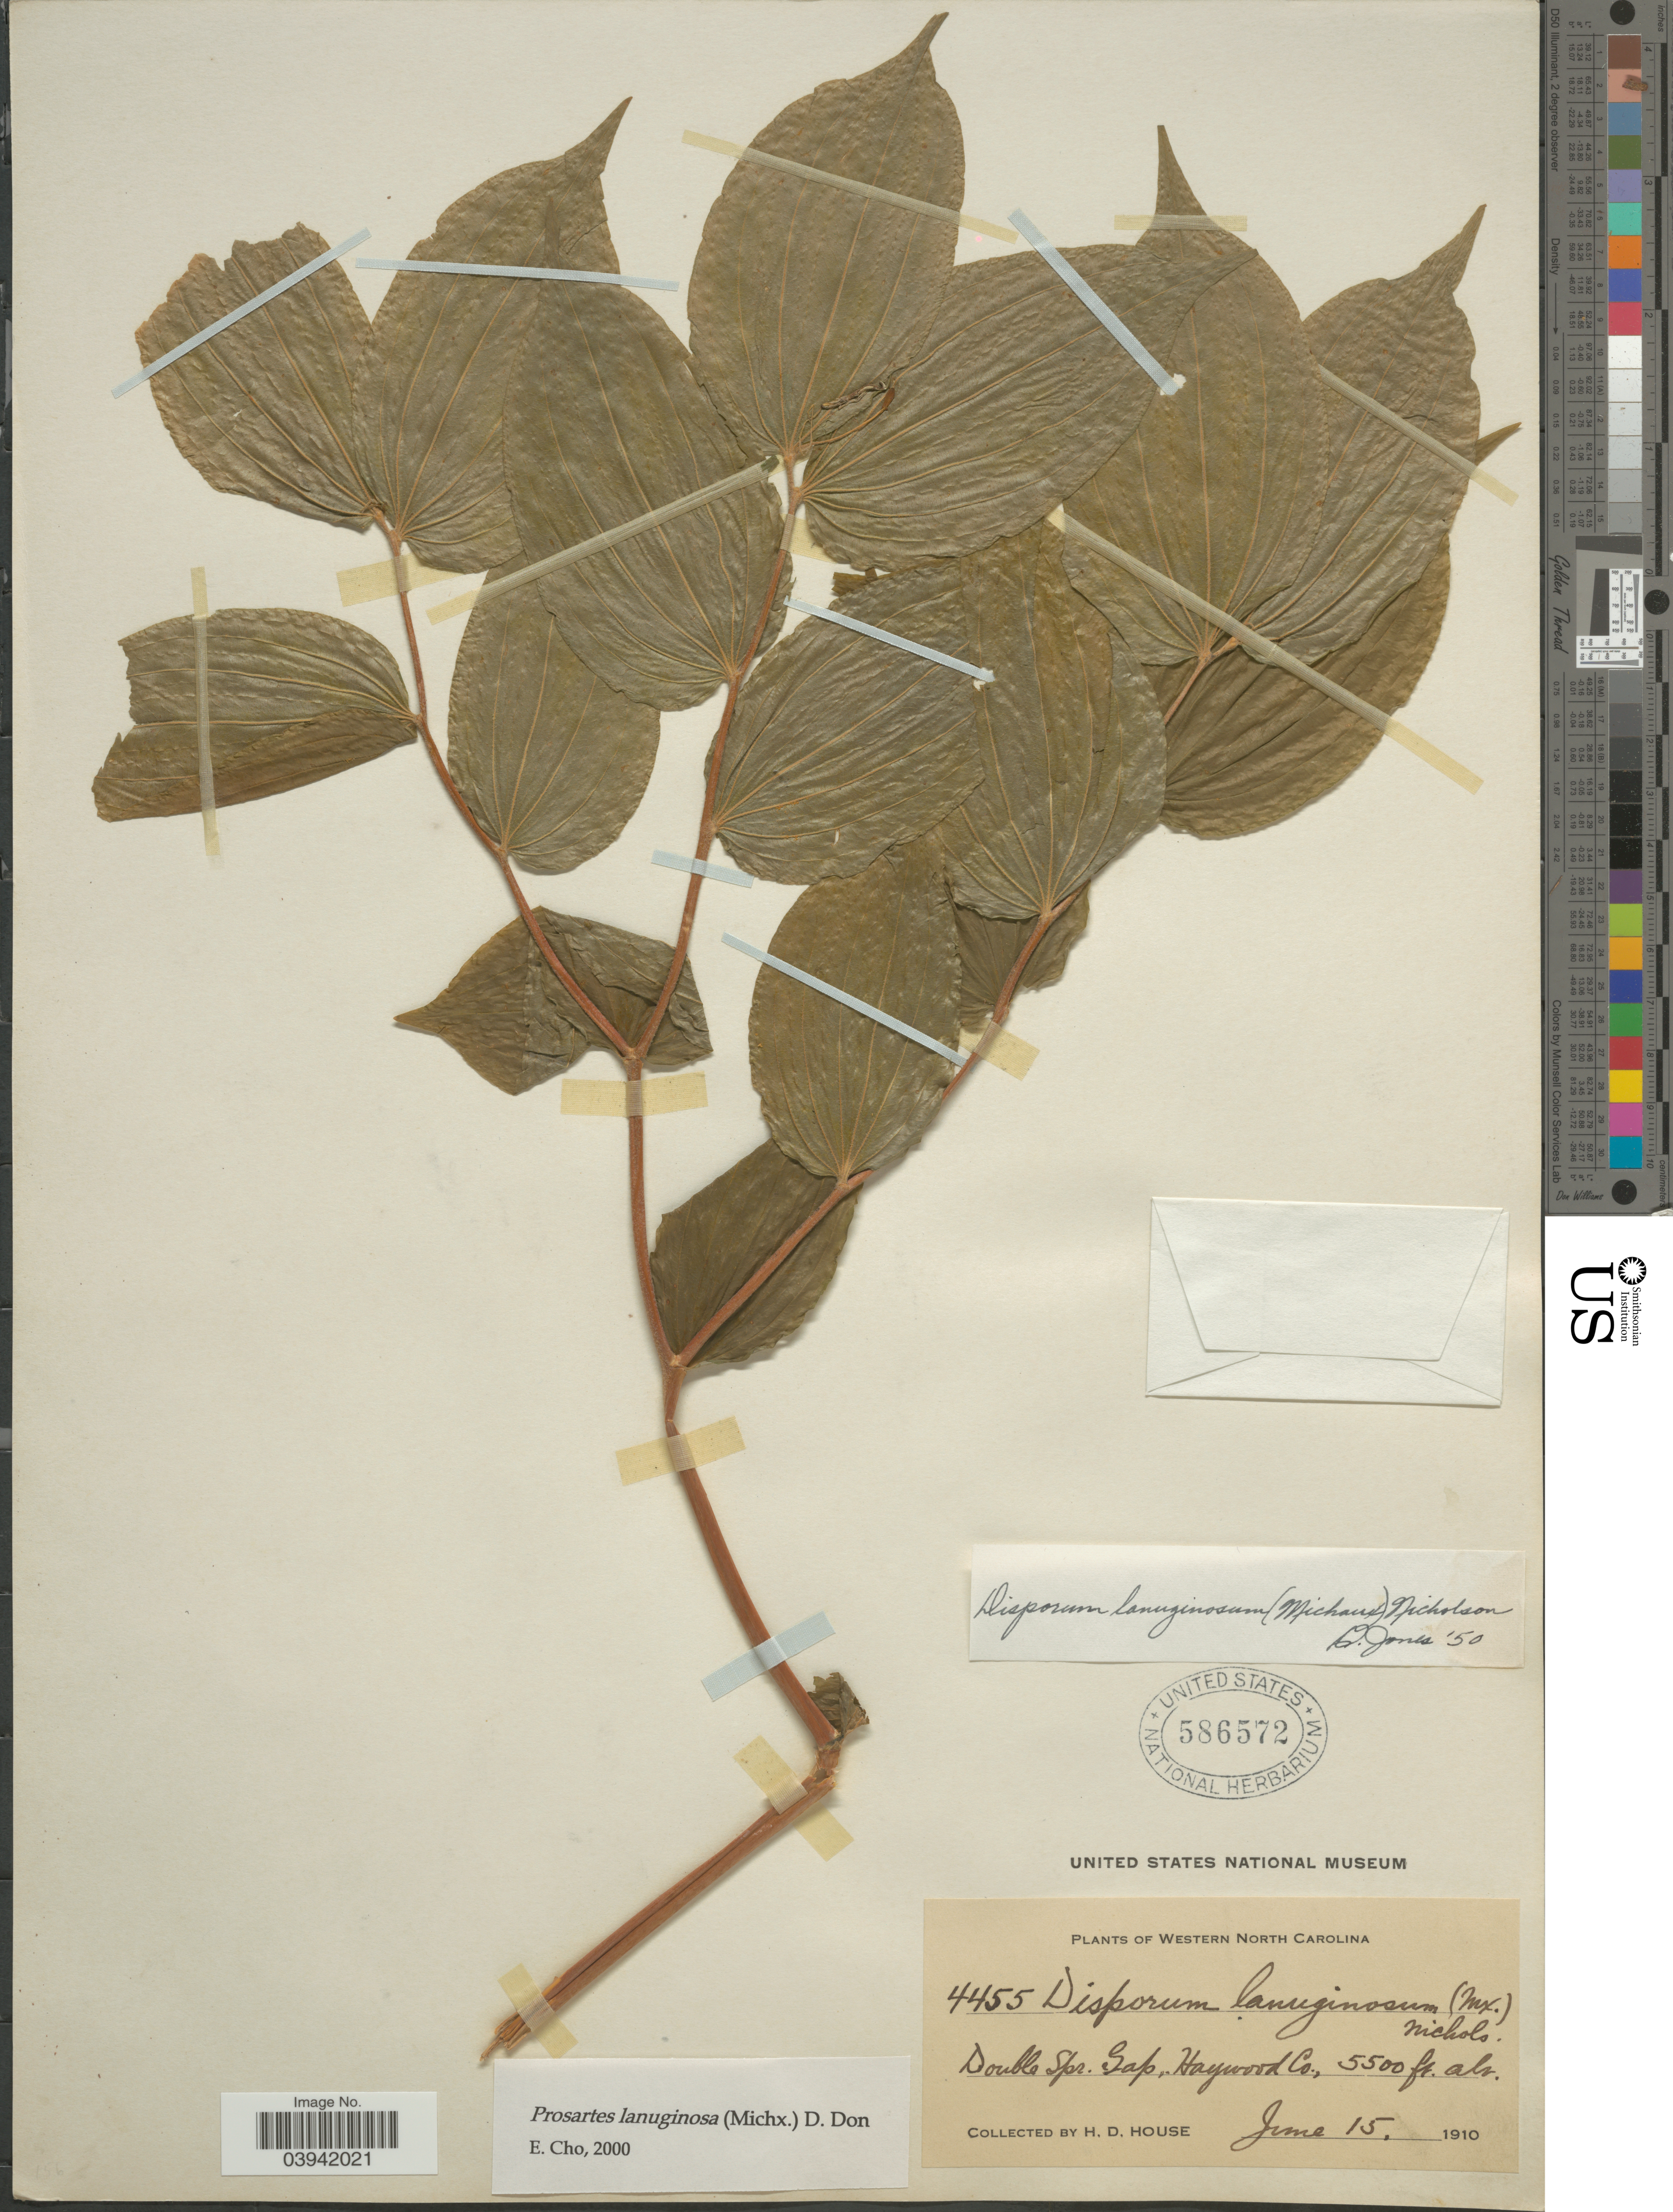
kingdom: Plantae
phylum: Tracheophyta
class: Liliopsida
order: Liliales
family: Liliaceae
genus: Prosartes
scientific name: Prosartes lanuginosa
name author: D. Don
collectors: H. D. House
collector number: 4455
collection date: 1910-06-15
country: United States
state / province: North Carolina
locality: Western North Carolina. Double Spr. Gap, Haywood Co.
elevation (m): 1676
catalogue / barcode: US 586572